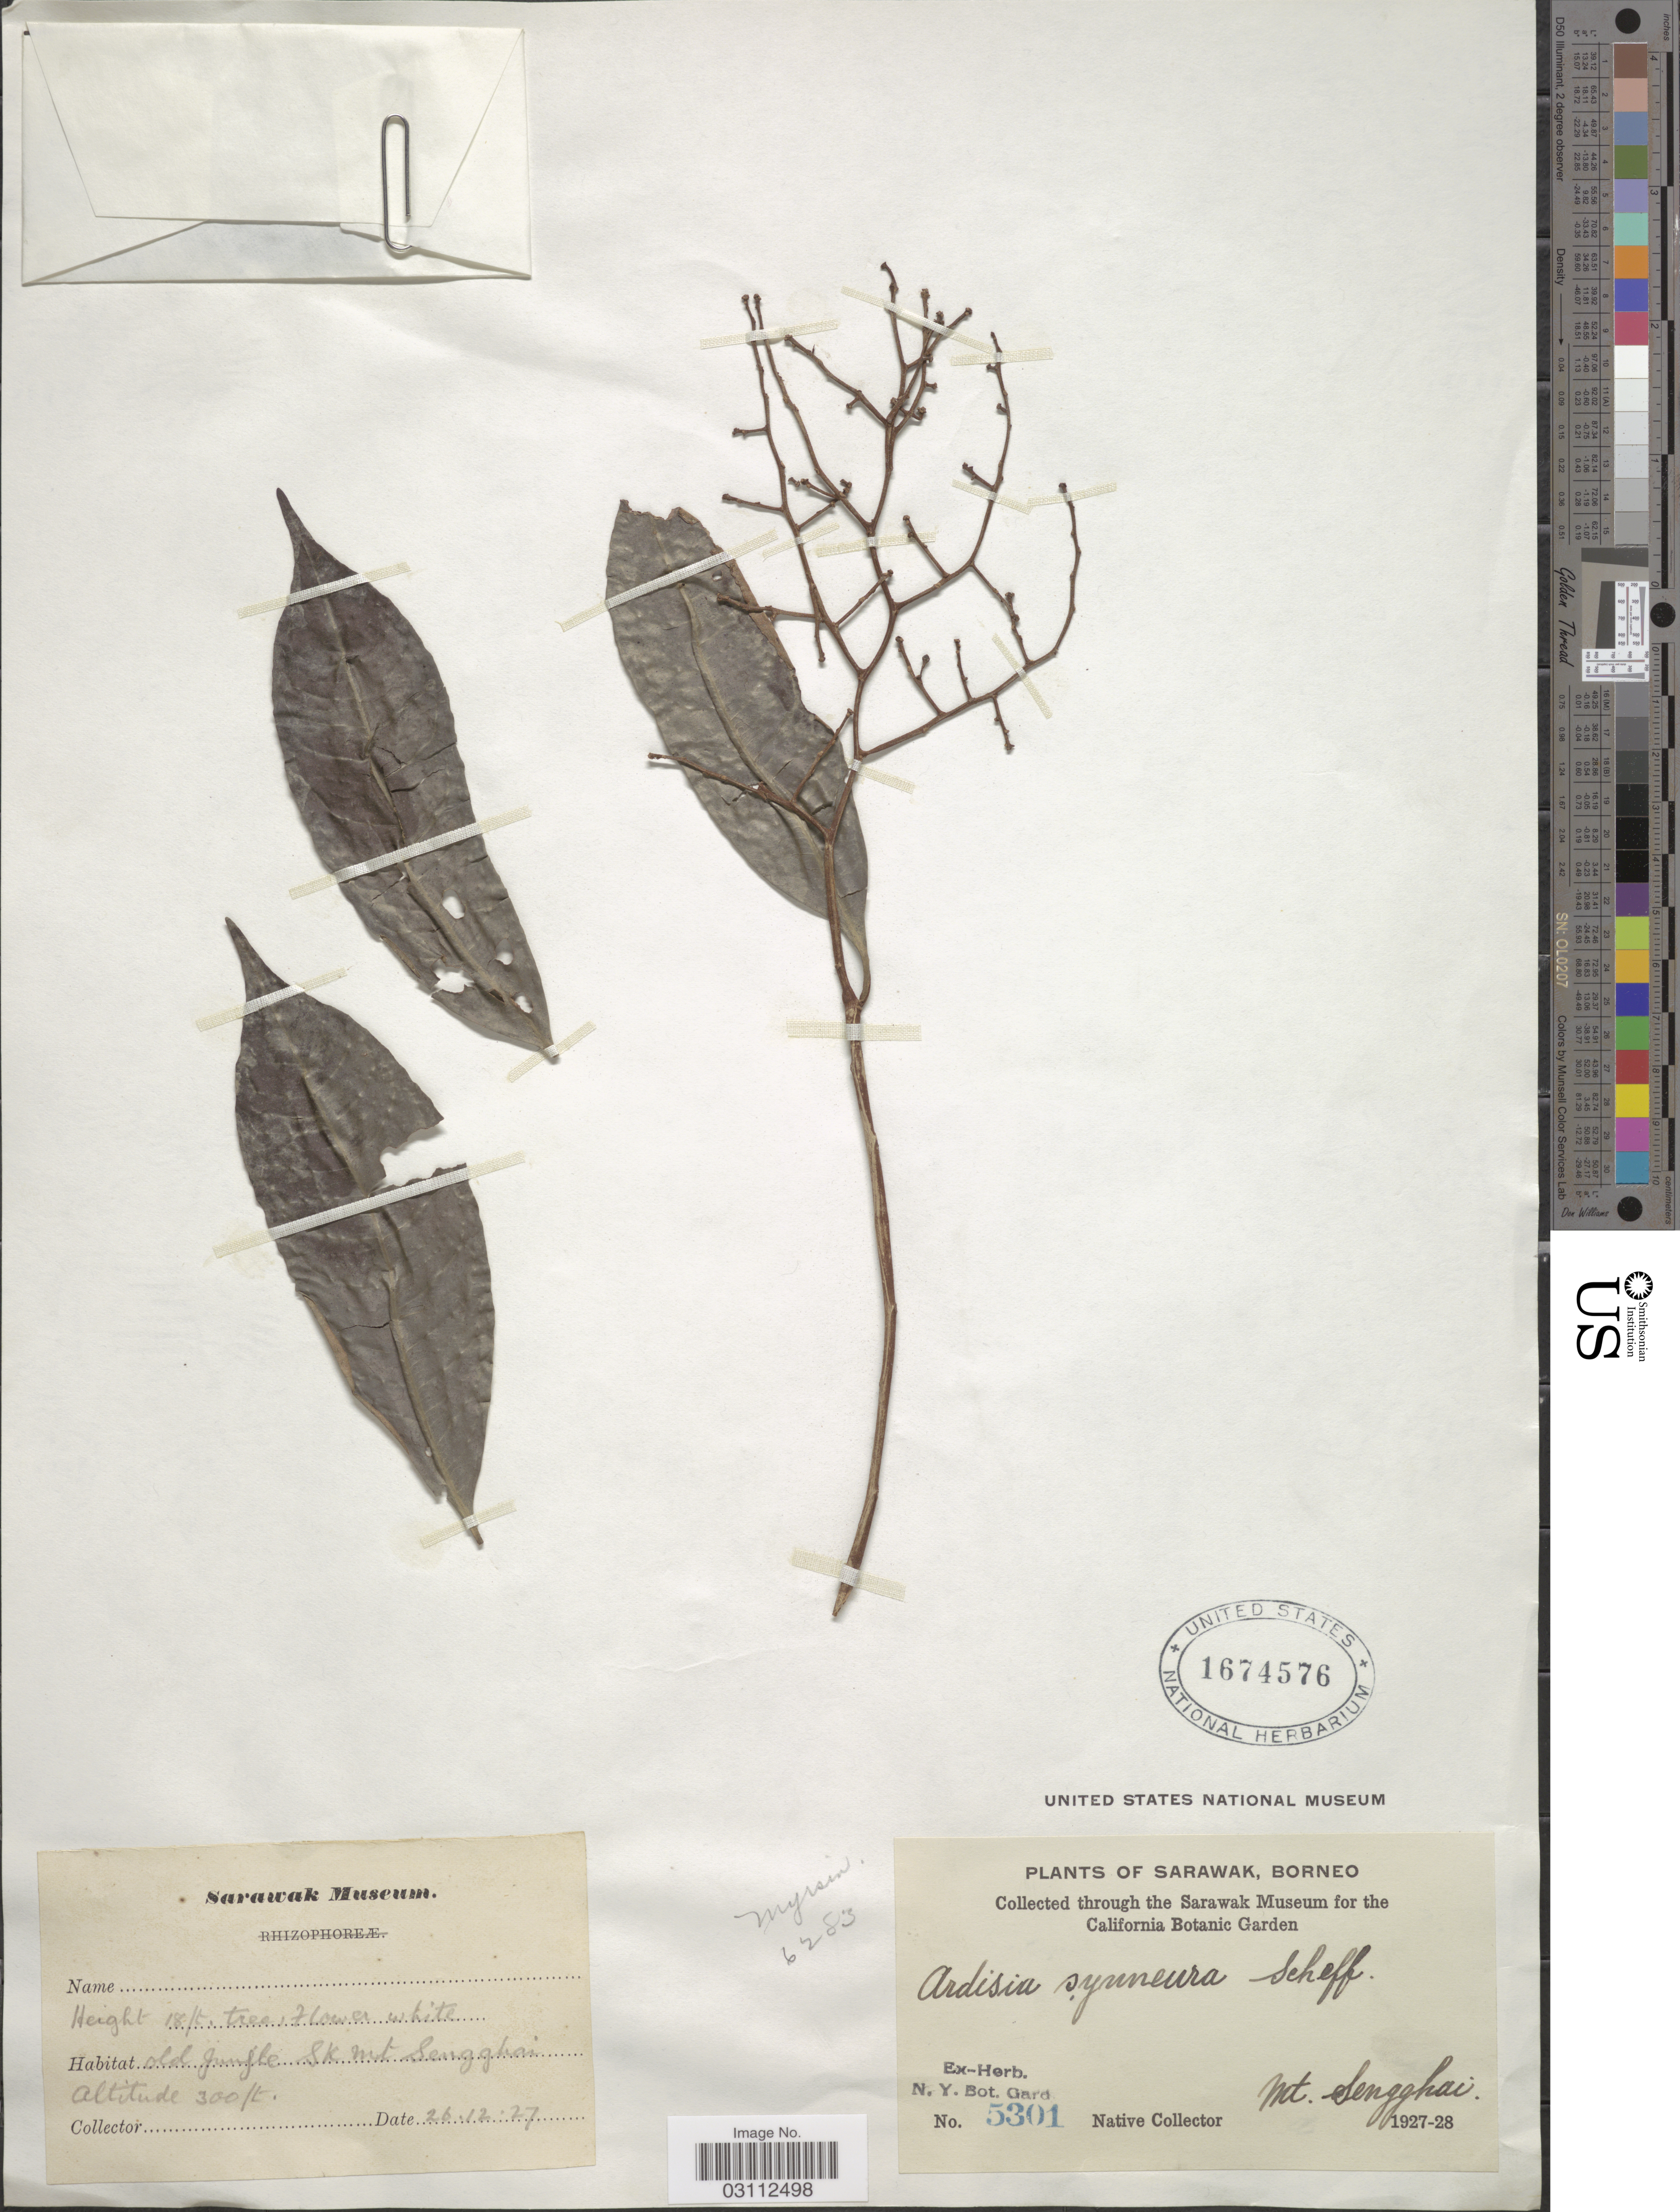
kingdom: Plantae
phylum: Tracheophyta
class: Magnoliopsida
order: Ericales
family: Primulaceae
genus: Ardisia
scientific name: Ardisia synneura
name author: Scheff.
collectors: Native collector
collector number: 5301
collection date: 1927-12-26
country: Malaysia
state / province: Sarawak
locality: Borneo. Mt. Sengghai.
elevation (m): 91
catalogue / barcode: US 1674576